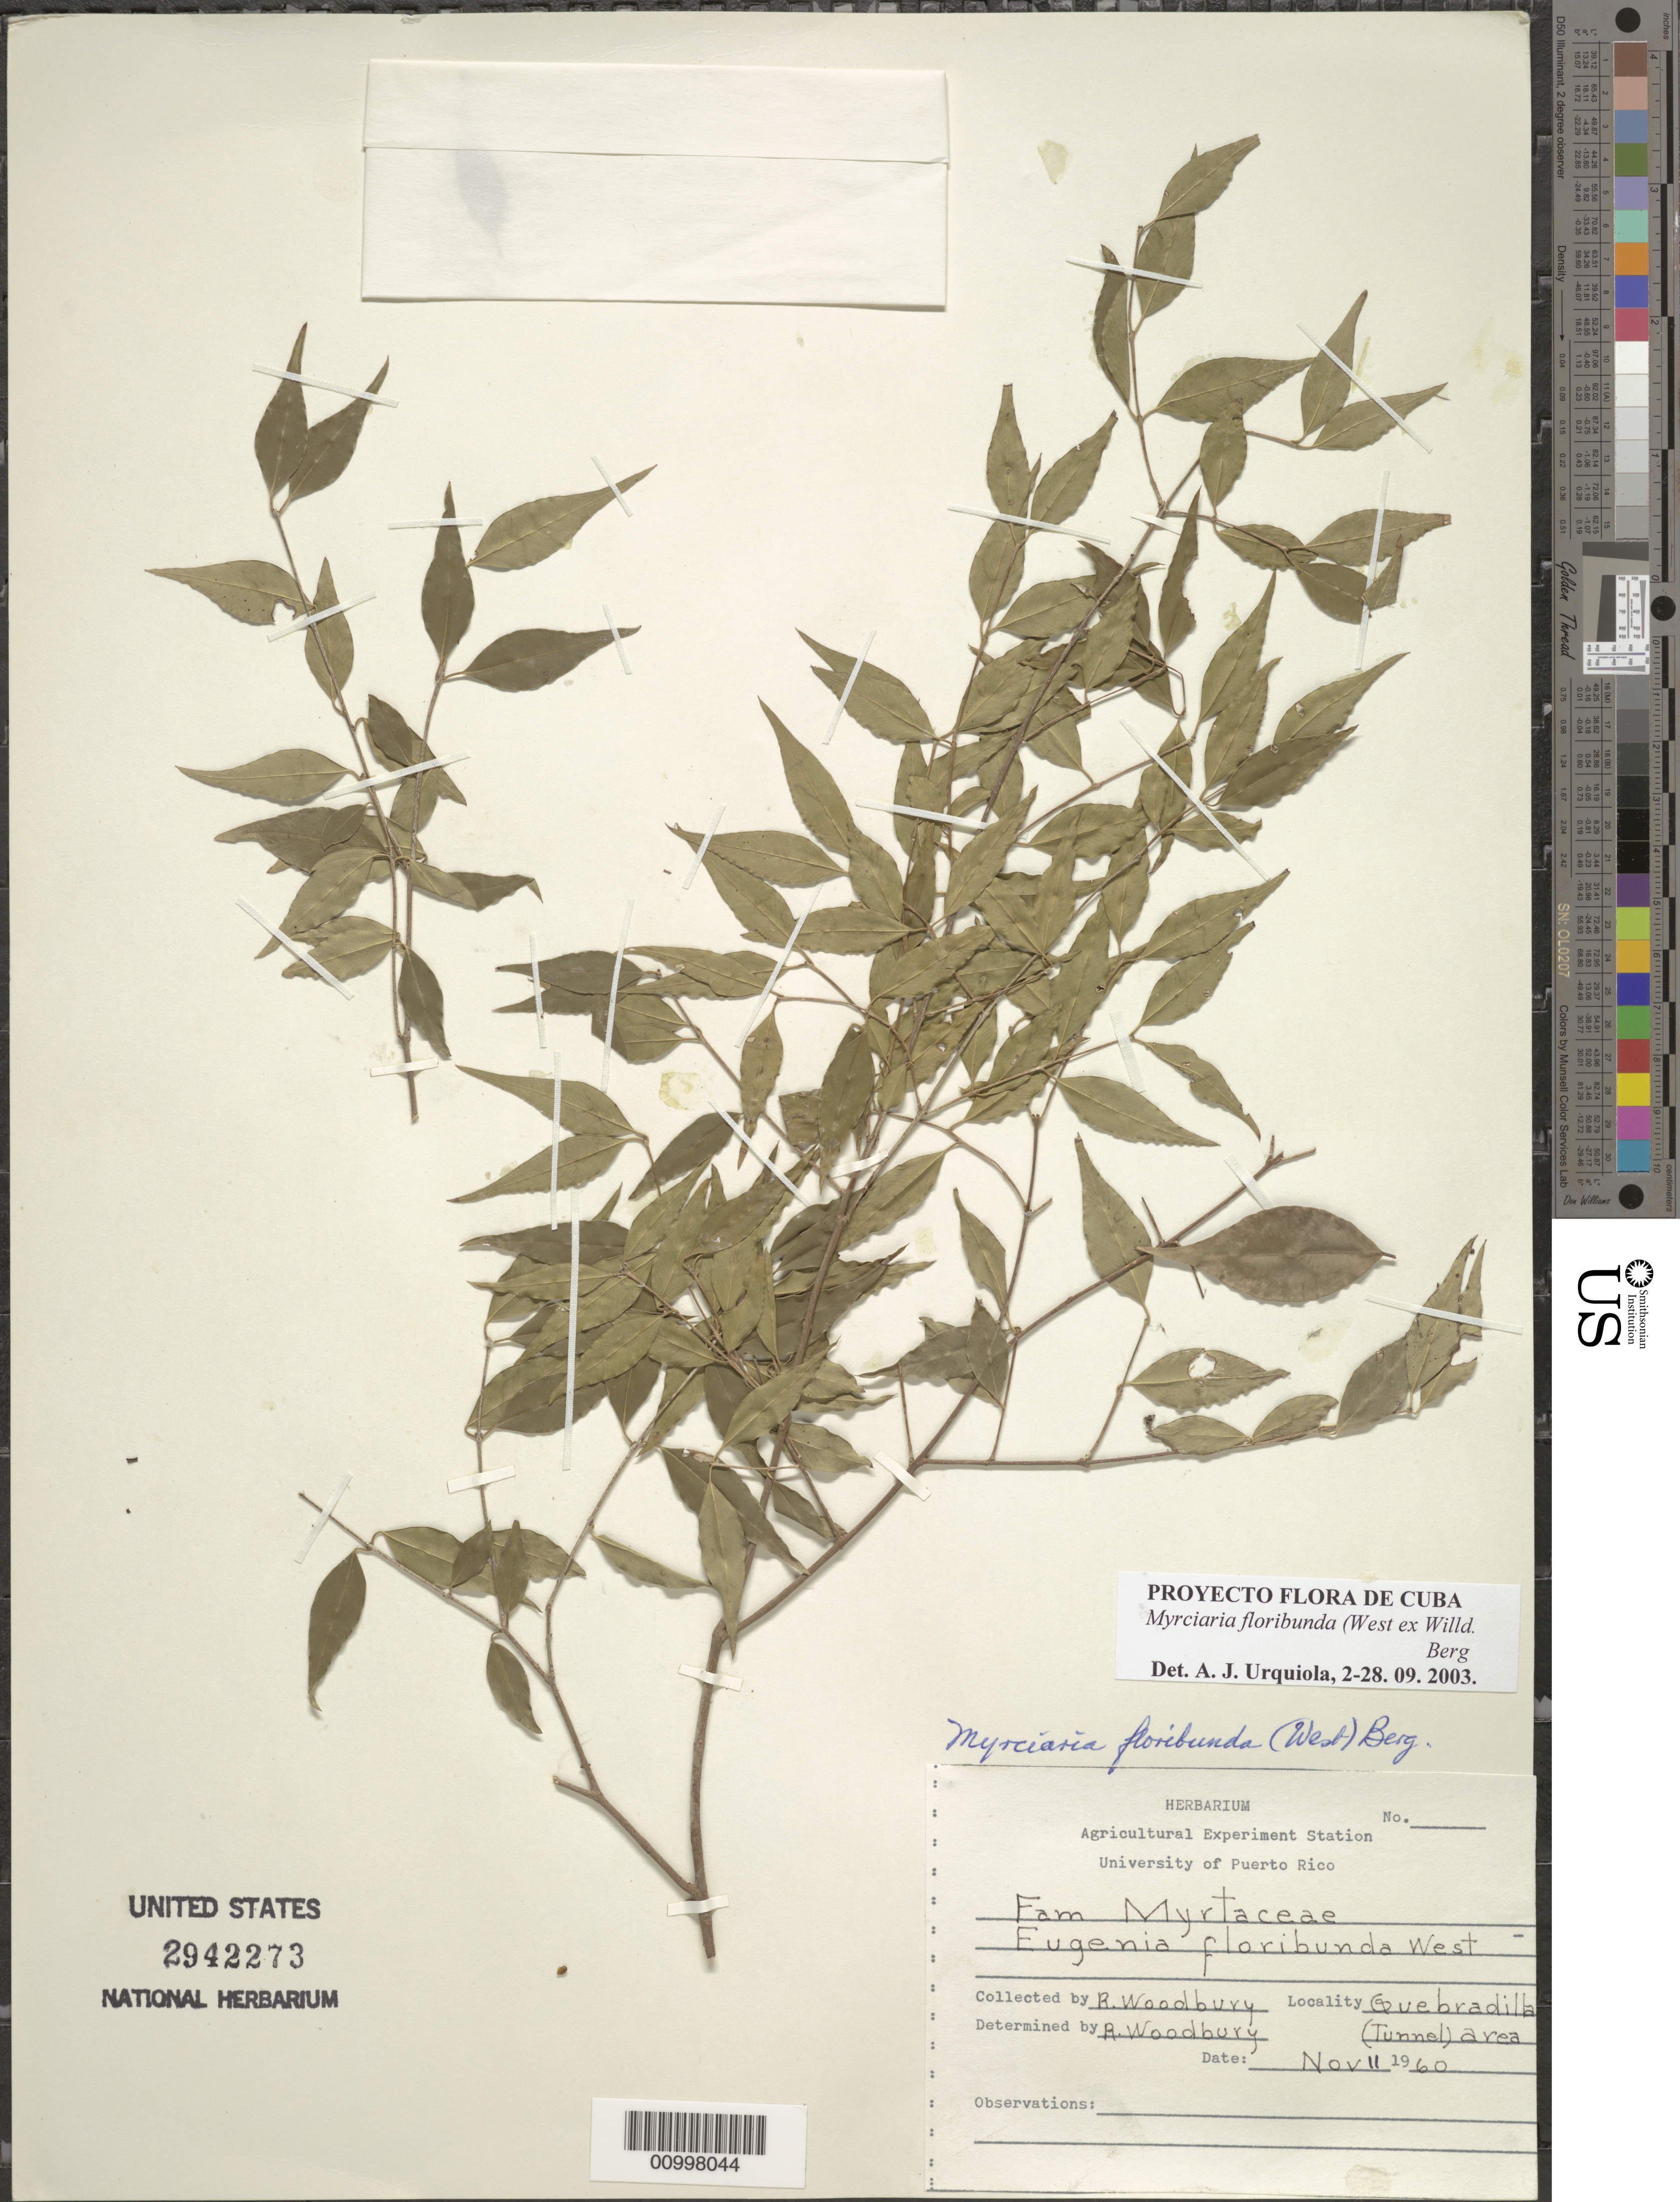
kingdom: Plantae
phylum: Tracheophyta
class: Magnoliopsida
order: Myrtales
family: Myrtaceae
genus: Myrciaria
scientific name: Myrciaria floribunda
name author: (H. West ex Willd.) O. Berg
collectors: R. O. Woodbury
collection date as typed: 11 Nov 1906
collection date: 1906-11-11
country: Puerto Rico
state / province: Quebradillas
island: Puerto Rico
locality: (Tunnel) area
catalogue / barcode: US 2942273